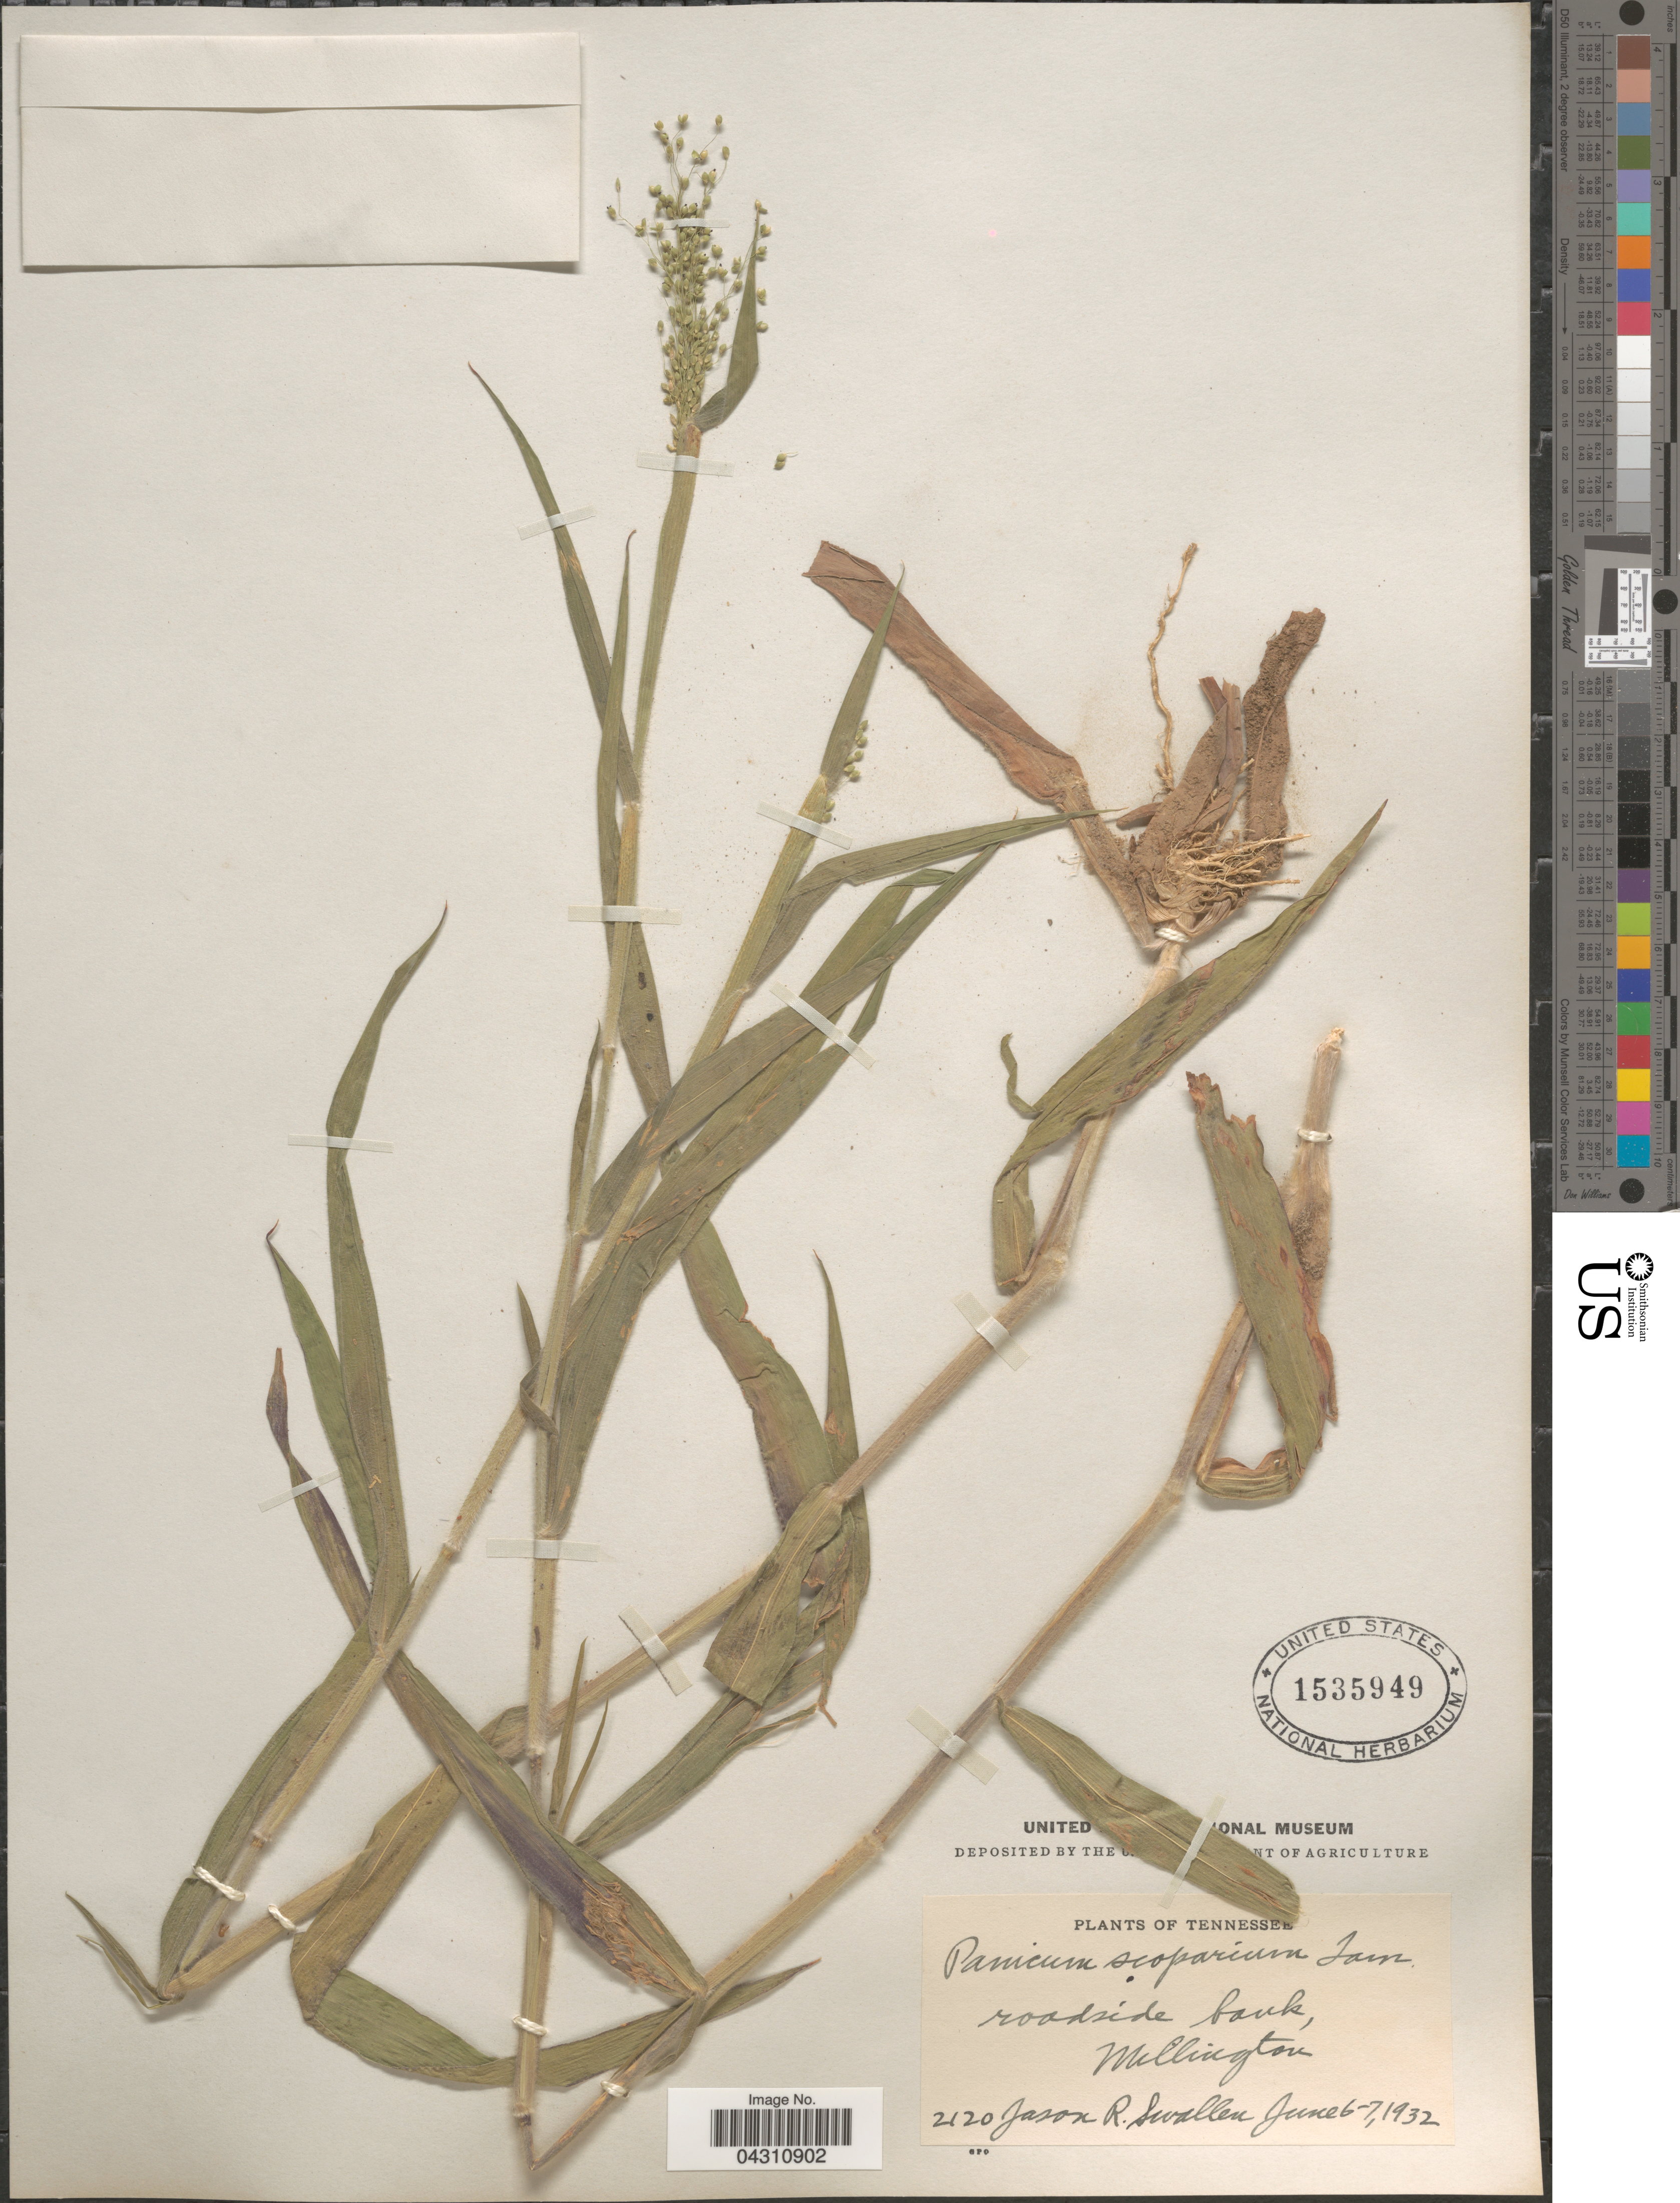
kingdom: Plantae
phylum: Tracheophyta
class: Liliopsida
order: Poales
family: Poaceae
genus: Dichanthelium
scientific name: Dichanthelium scoparium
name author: (Lam.) Gould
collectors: J. R. Swallen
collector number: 2120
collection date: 1932-06-06/1932-06-07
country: United States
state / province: Tennessee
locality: Roadside bank, Millington.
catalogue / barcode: US 1535949